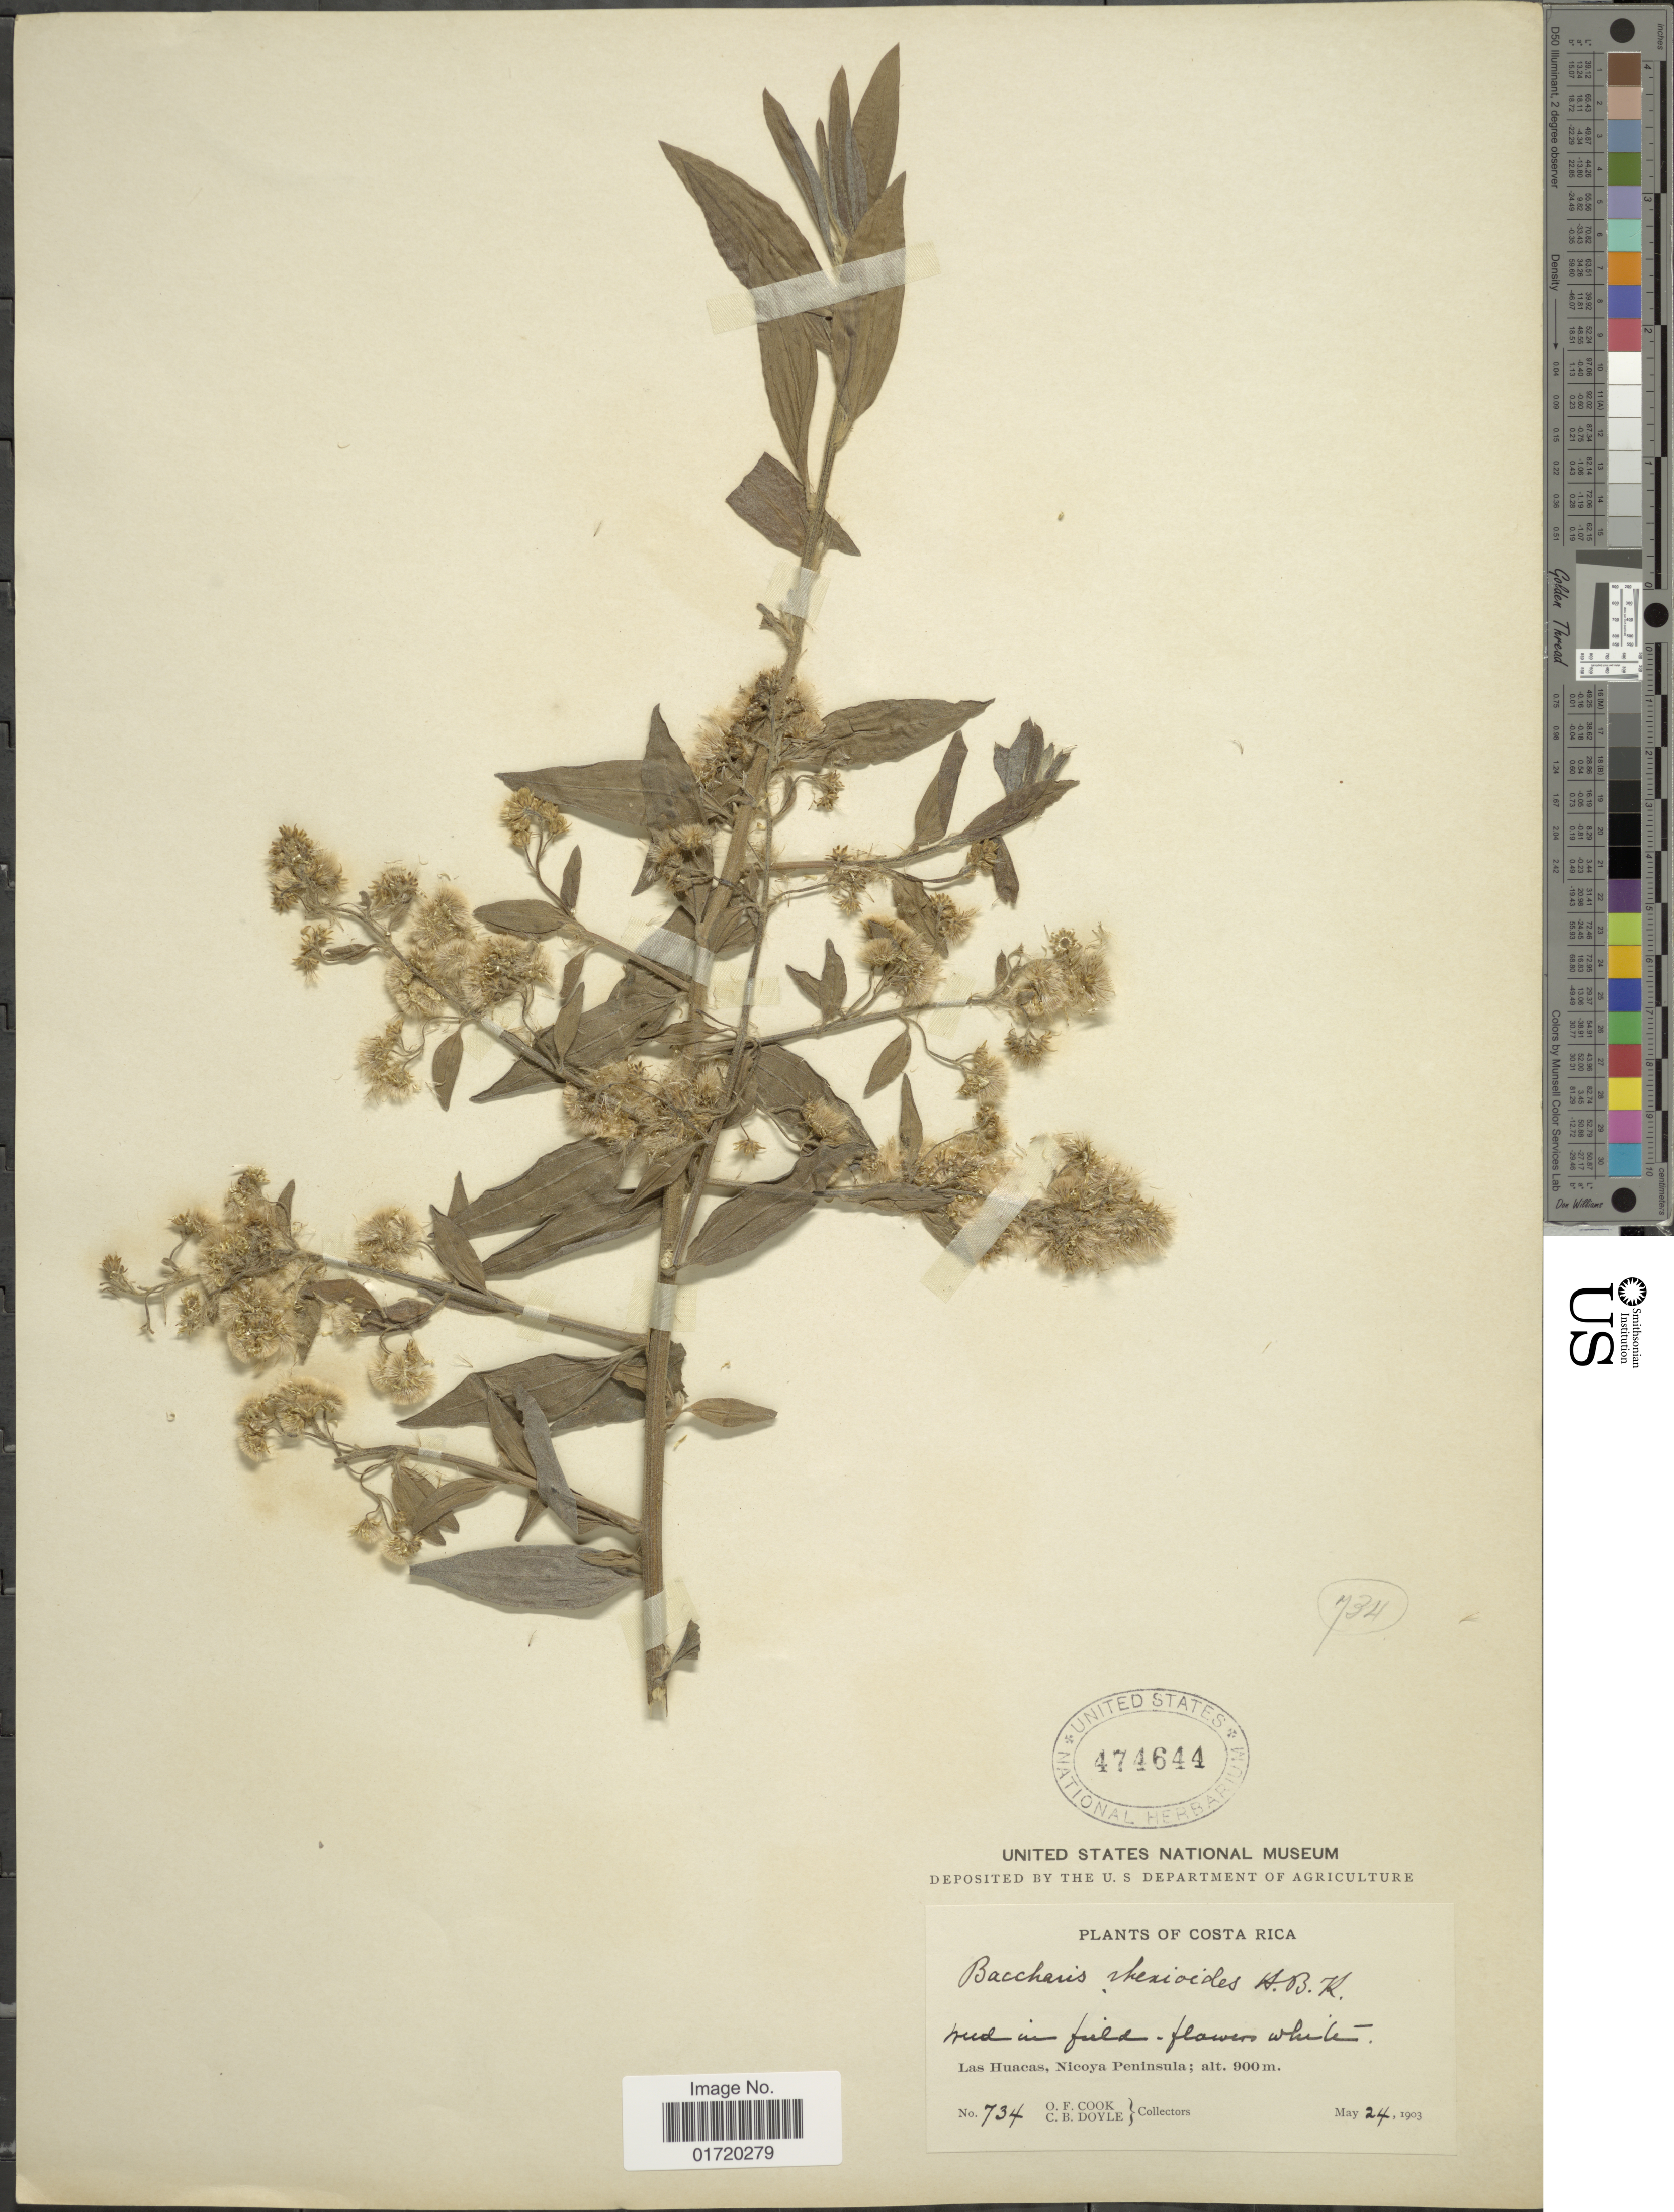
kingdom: Plantae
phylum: Tracheophyta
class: Magnoliopsida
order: Asterales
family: Asteraceae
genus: Baccharis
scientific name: Baccharis trinervis var. rhexioides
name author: (Kunth) Baker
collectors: O. F. Cook & C. Doyle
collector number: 734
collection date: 1903-05-24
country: Costa Rica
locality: Las Huacas, Nicoya Peninsula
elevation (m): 900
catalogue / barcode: US 474644